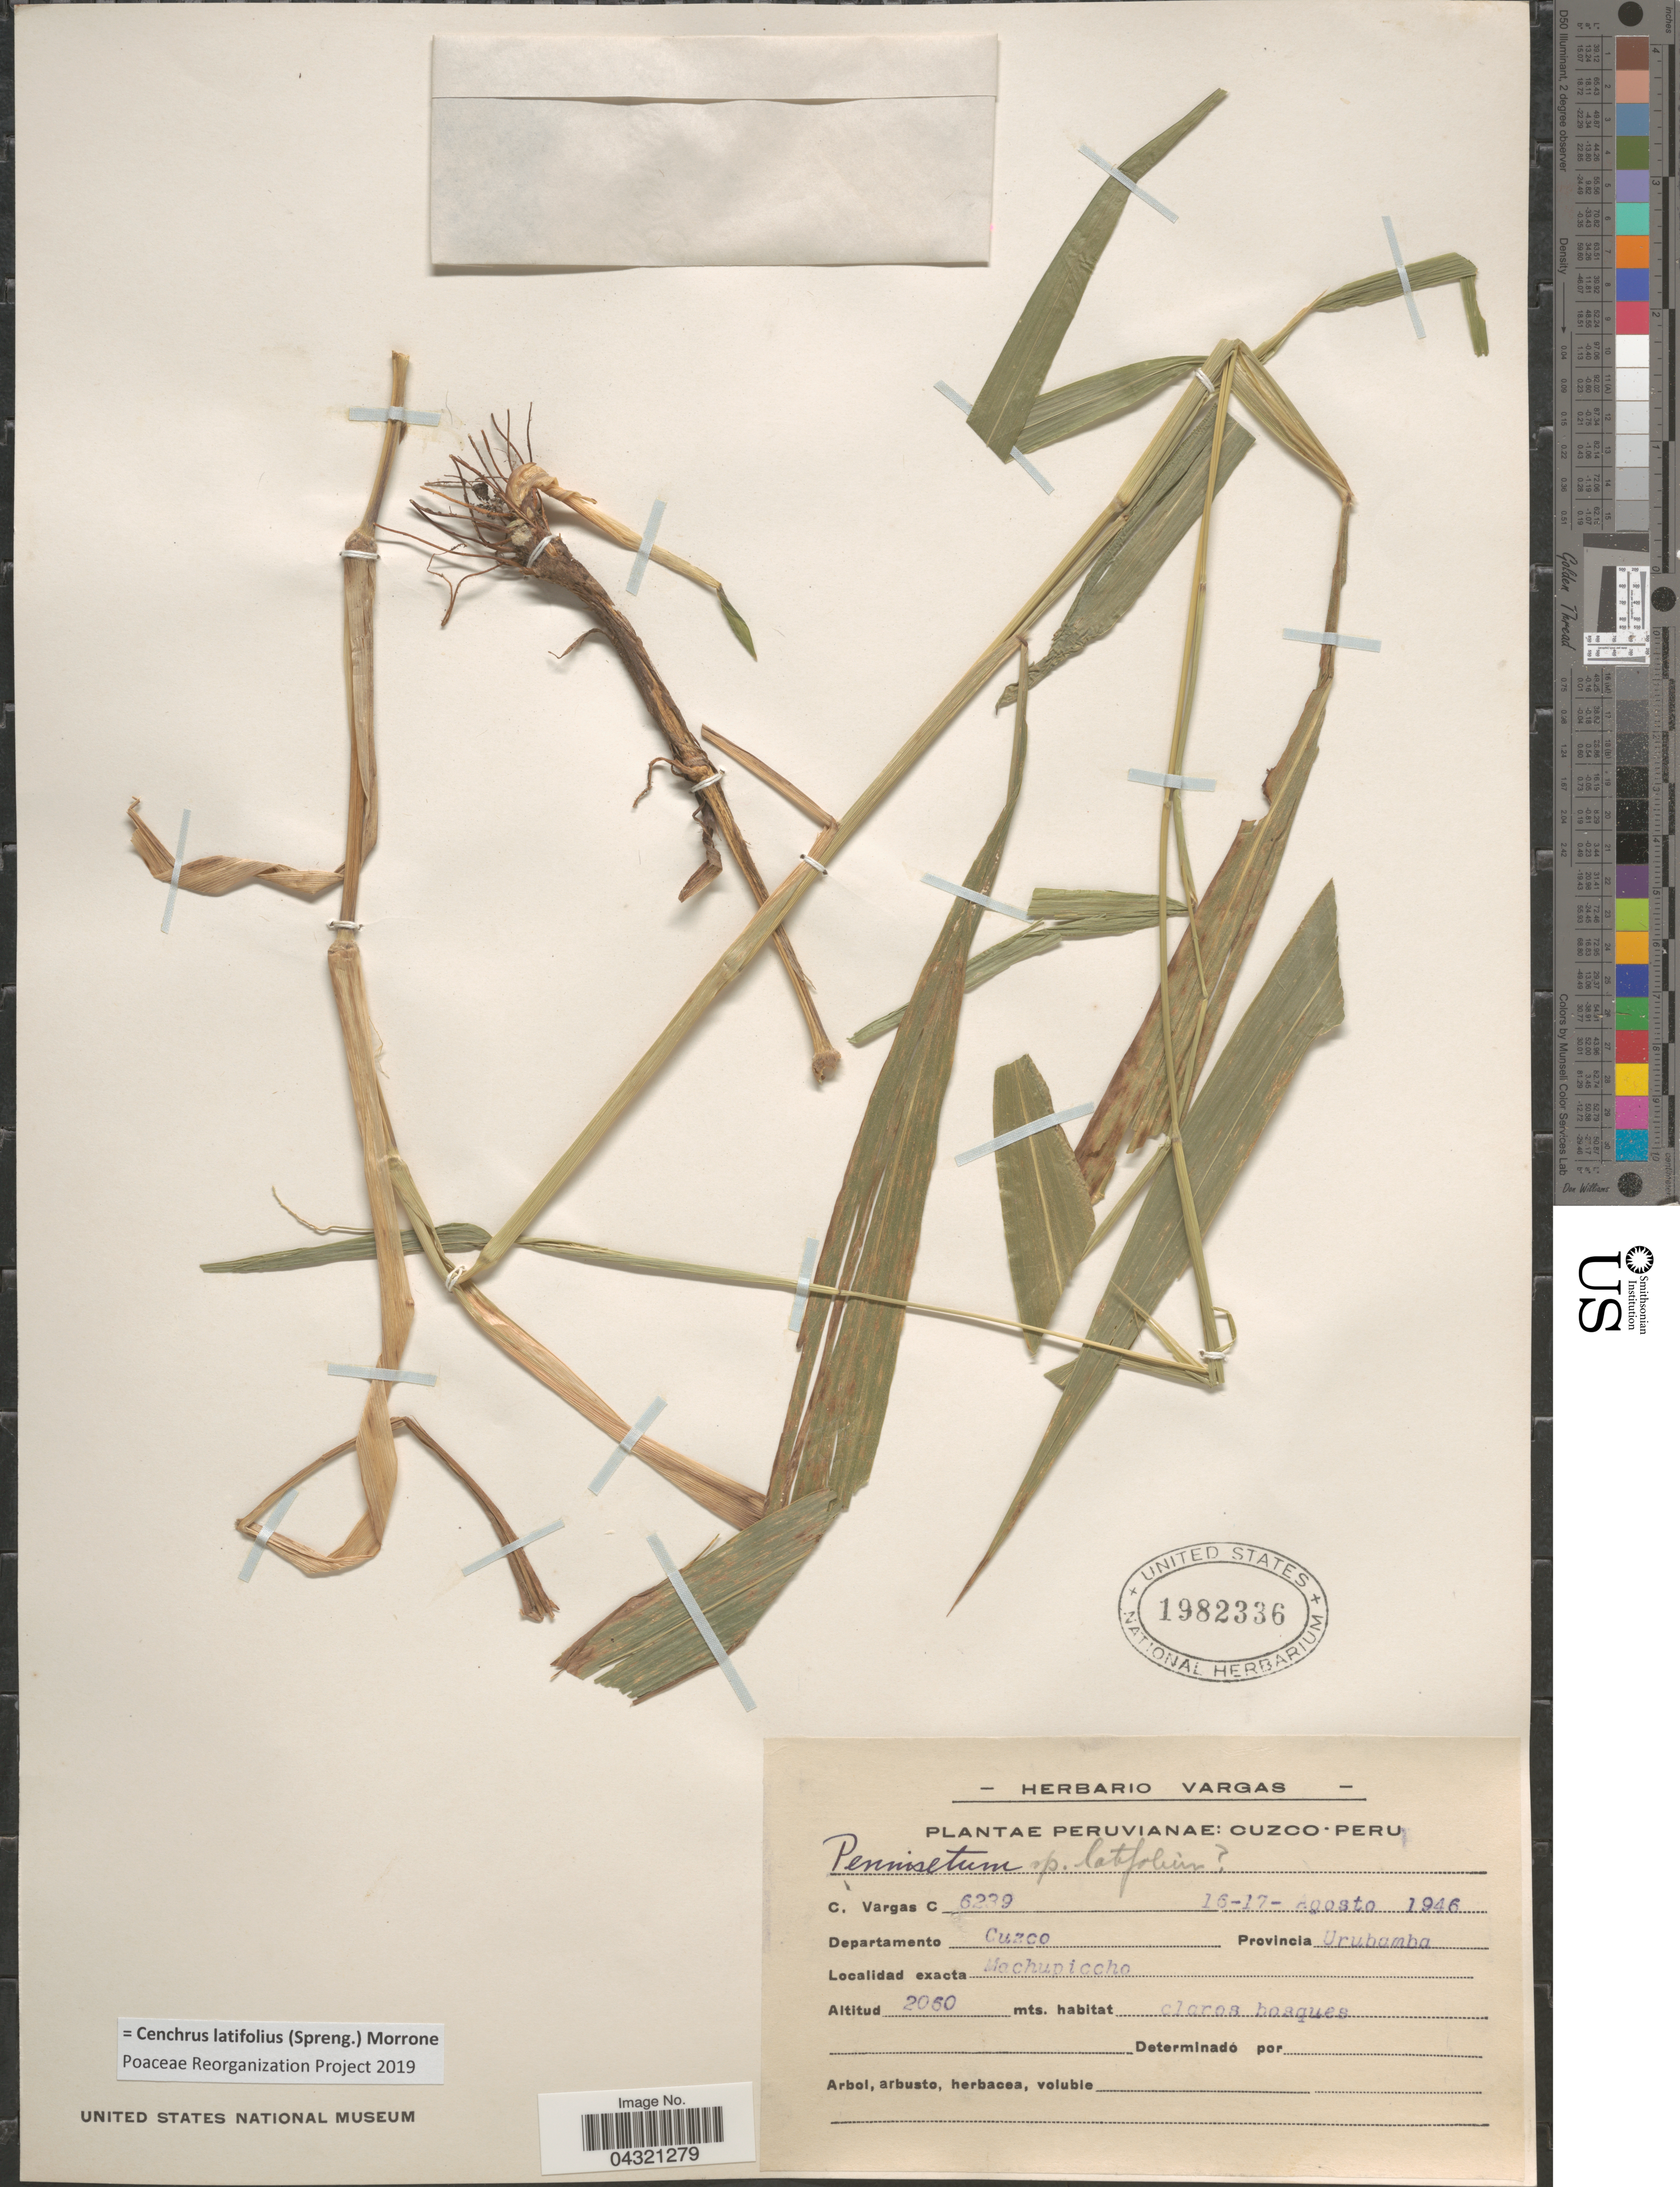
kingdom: Plantae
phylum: Tracheophyta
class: Liliopsida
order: Poales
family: Poaceae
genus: Cenchrus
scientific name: Cenchrus latifolius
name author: (Spreng.) Morrone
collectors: C. Vargas Calderón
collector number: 6239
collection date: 1946-08-16/1946-08-17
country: Peru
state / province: Cusco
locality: Departamento Cuzco. Provincia Urubamba. Machupiccho.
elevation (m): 2050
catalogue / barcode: US 1982336